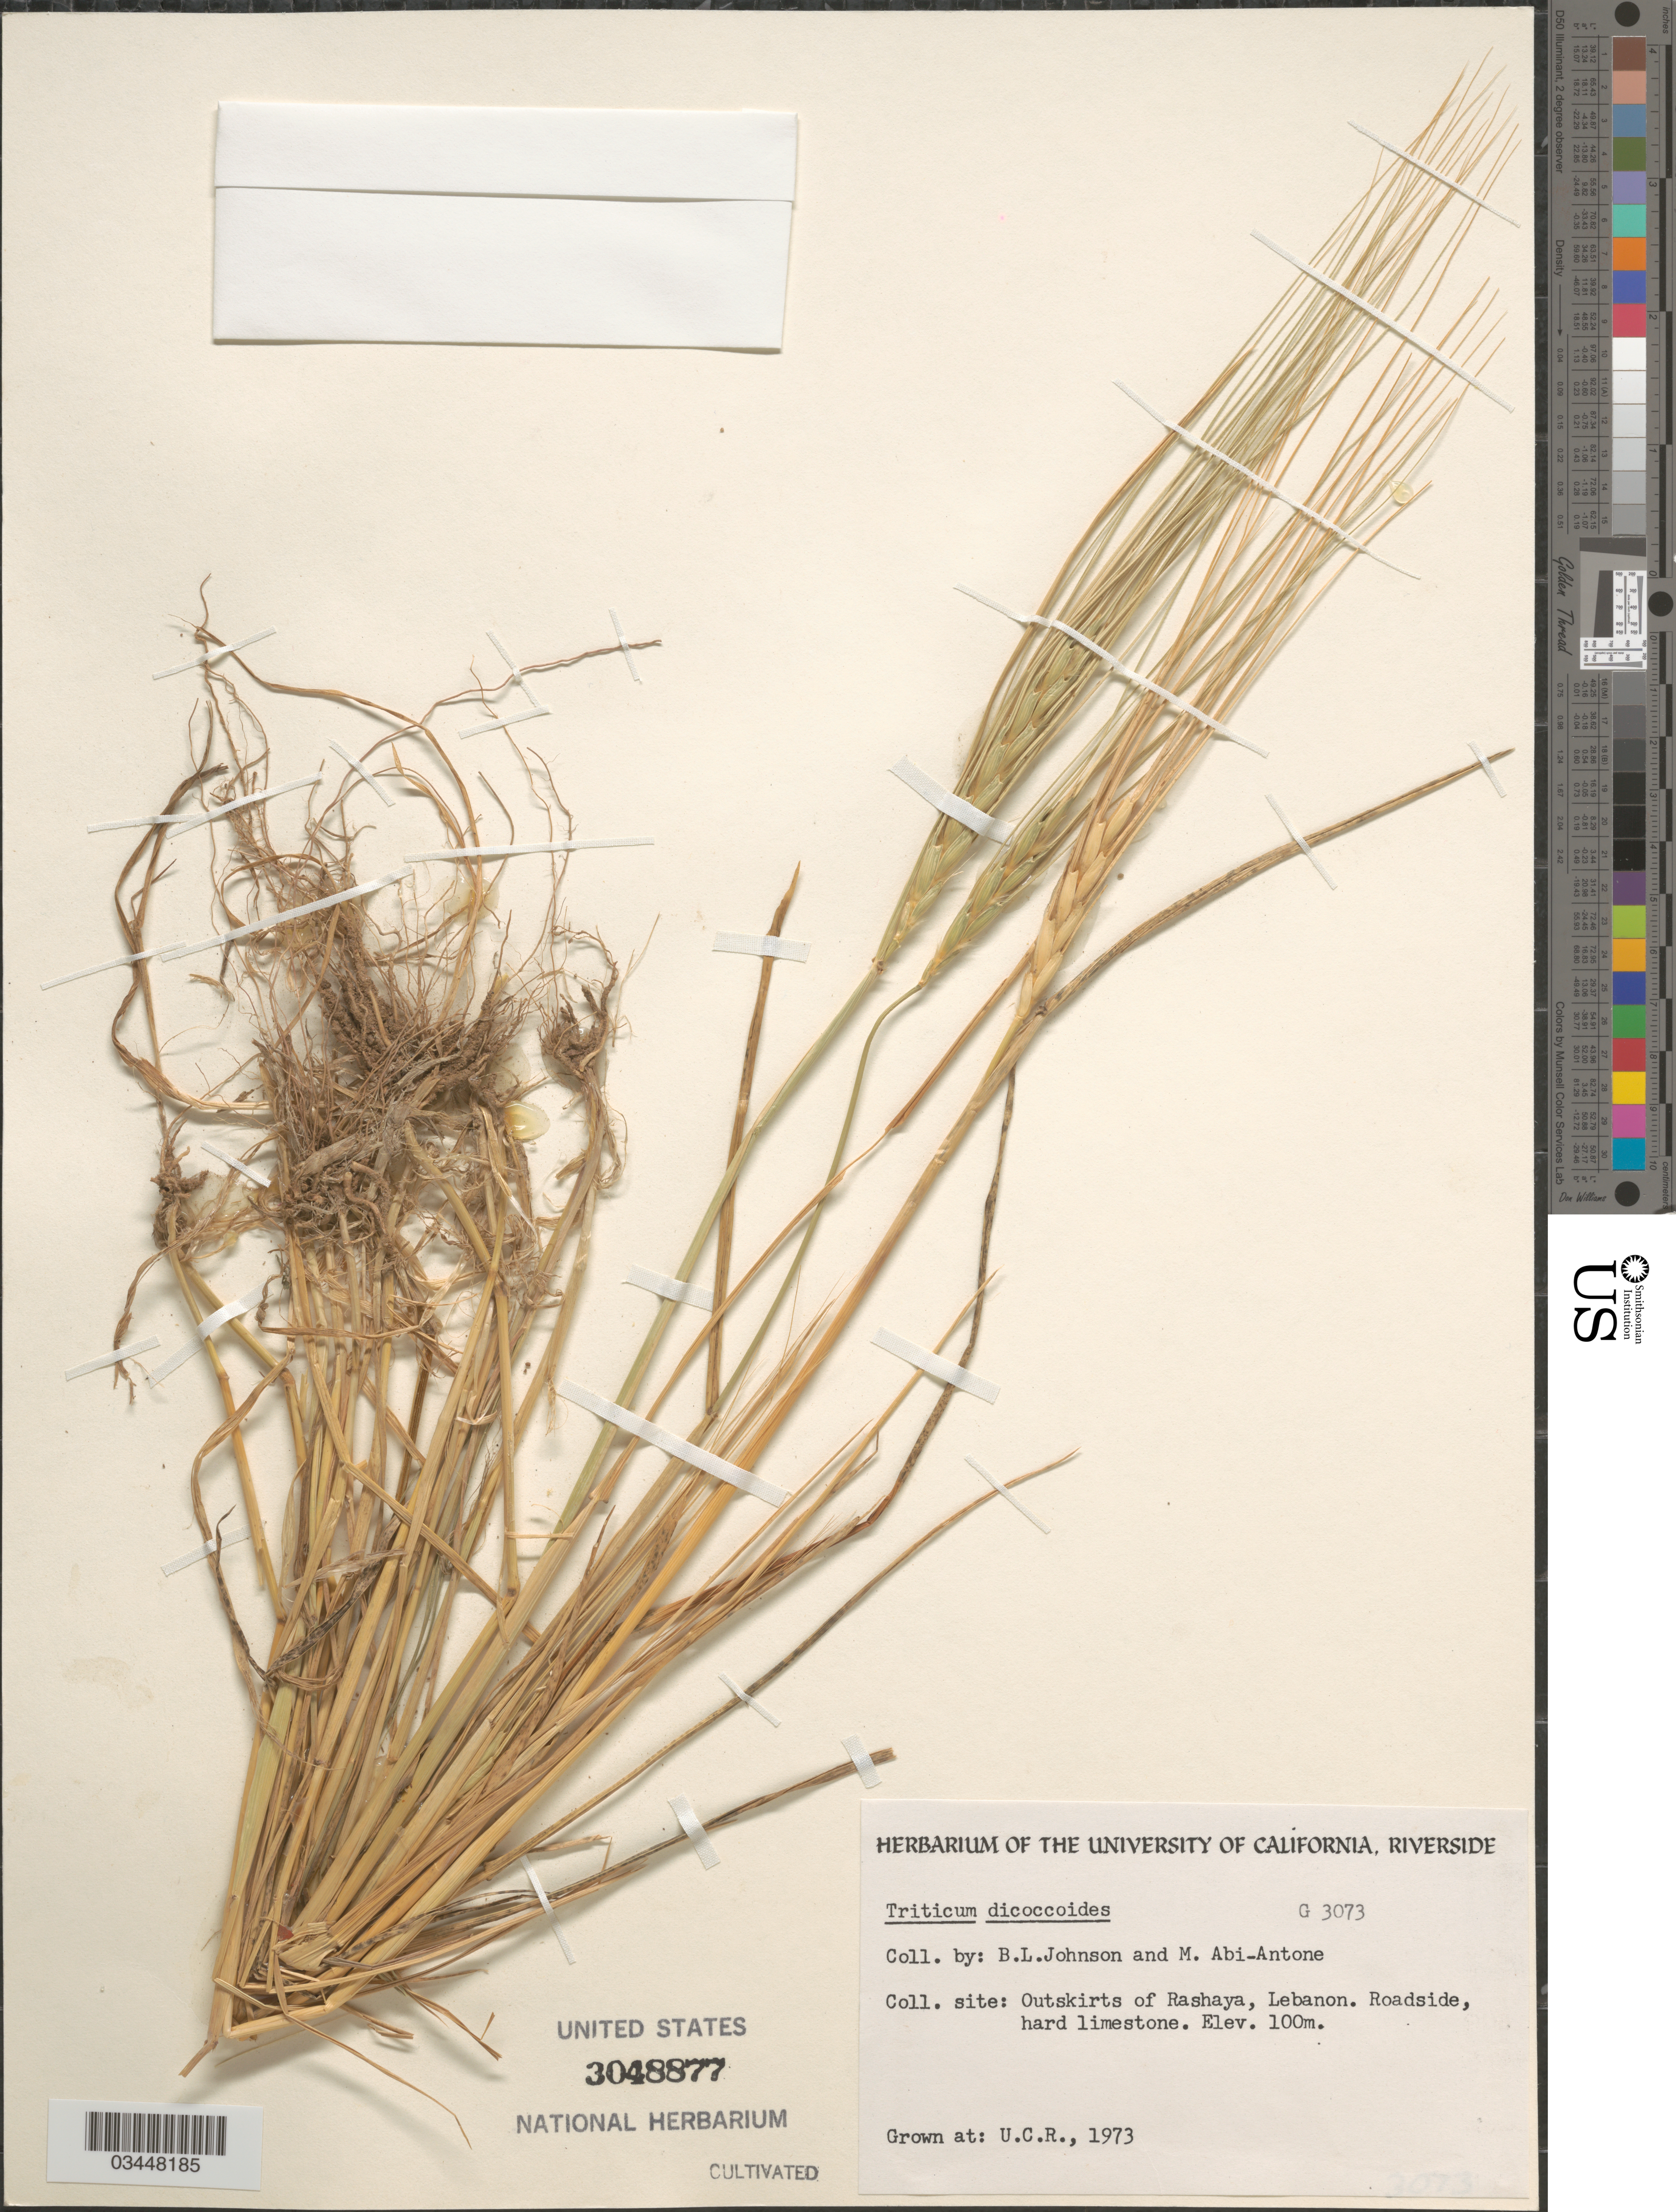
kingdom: Plantae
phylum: Tracheophyta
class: Liliopsida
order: Poales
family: Poaceae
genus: Triticum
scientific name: Triticum dicoccoides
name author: (Körn.) Körn. ex Schweinf.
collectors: ex herb. Univ. of California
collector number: G3073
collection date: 1973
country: United States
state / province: California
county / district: Riverside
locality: U.C.R.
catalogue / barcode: US 3048877